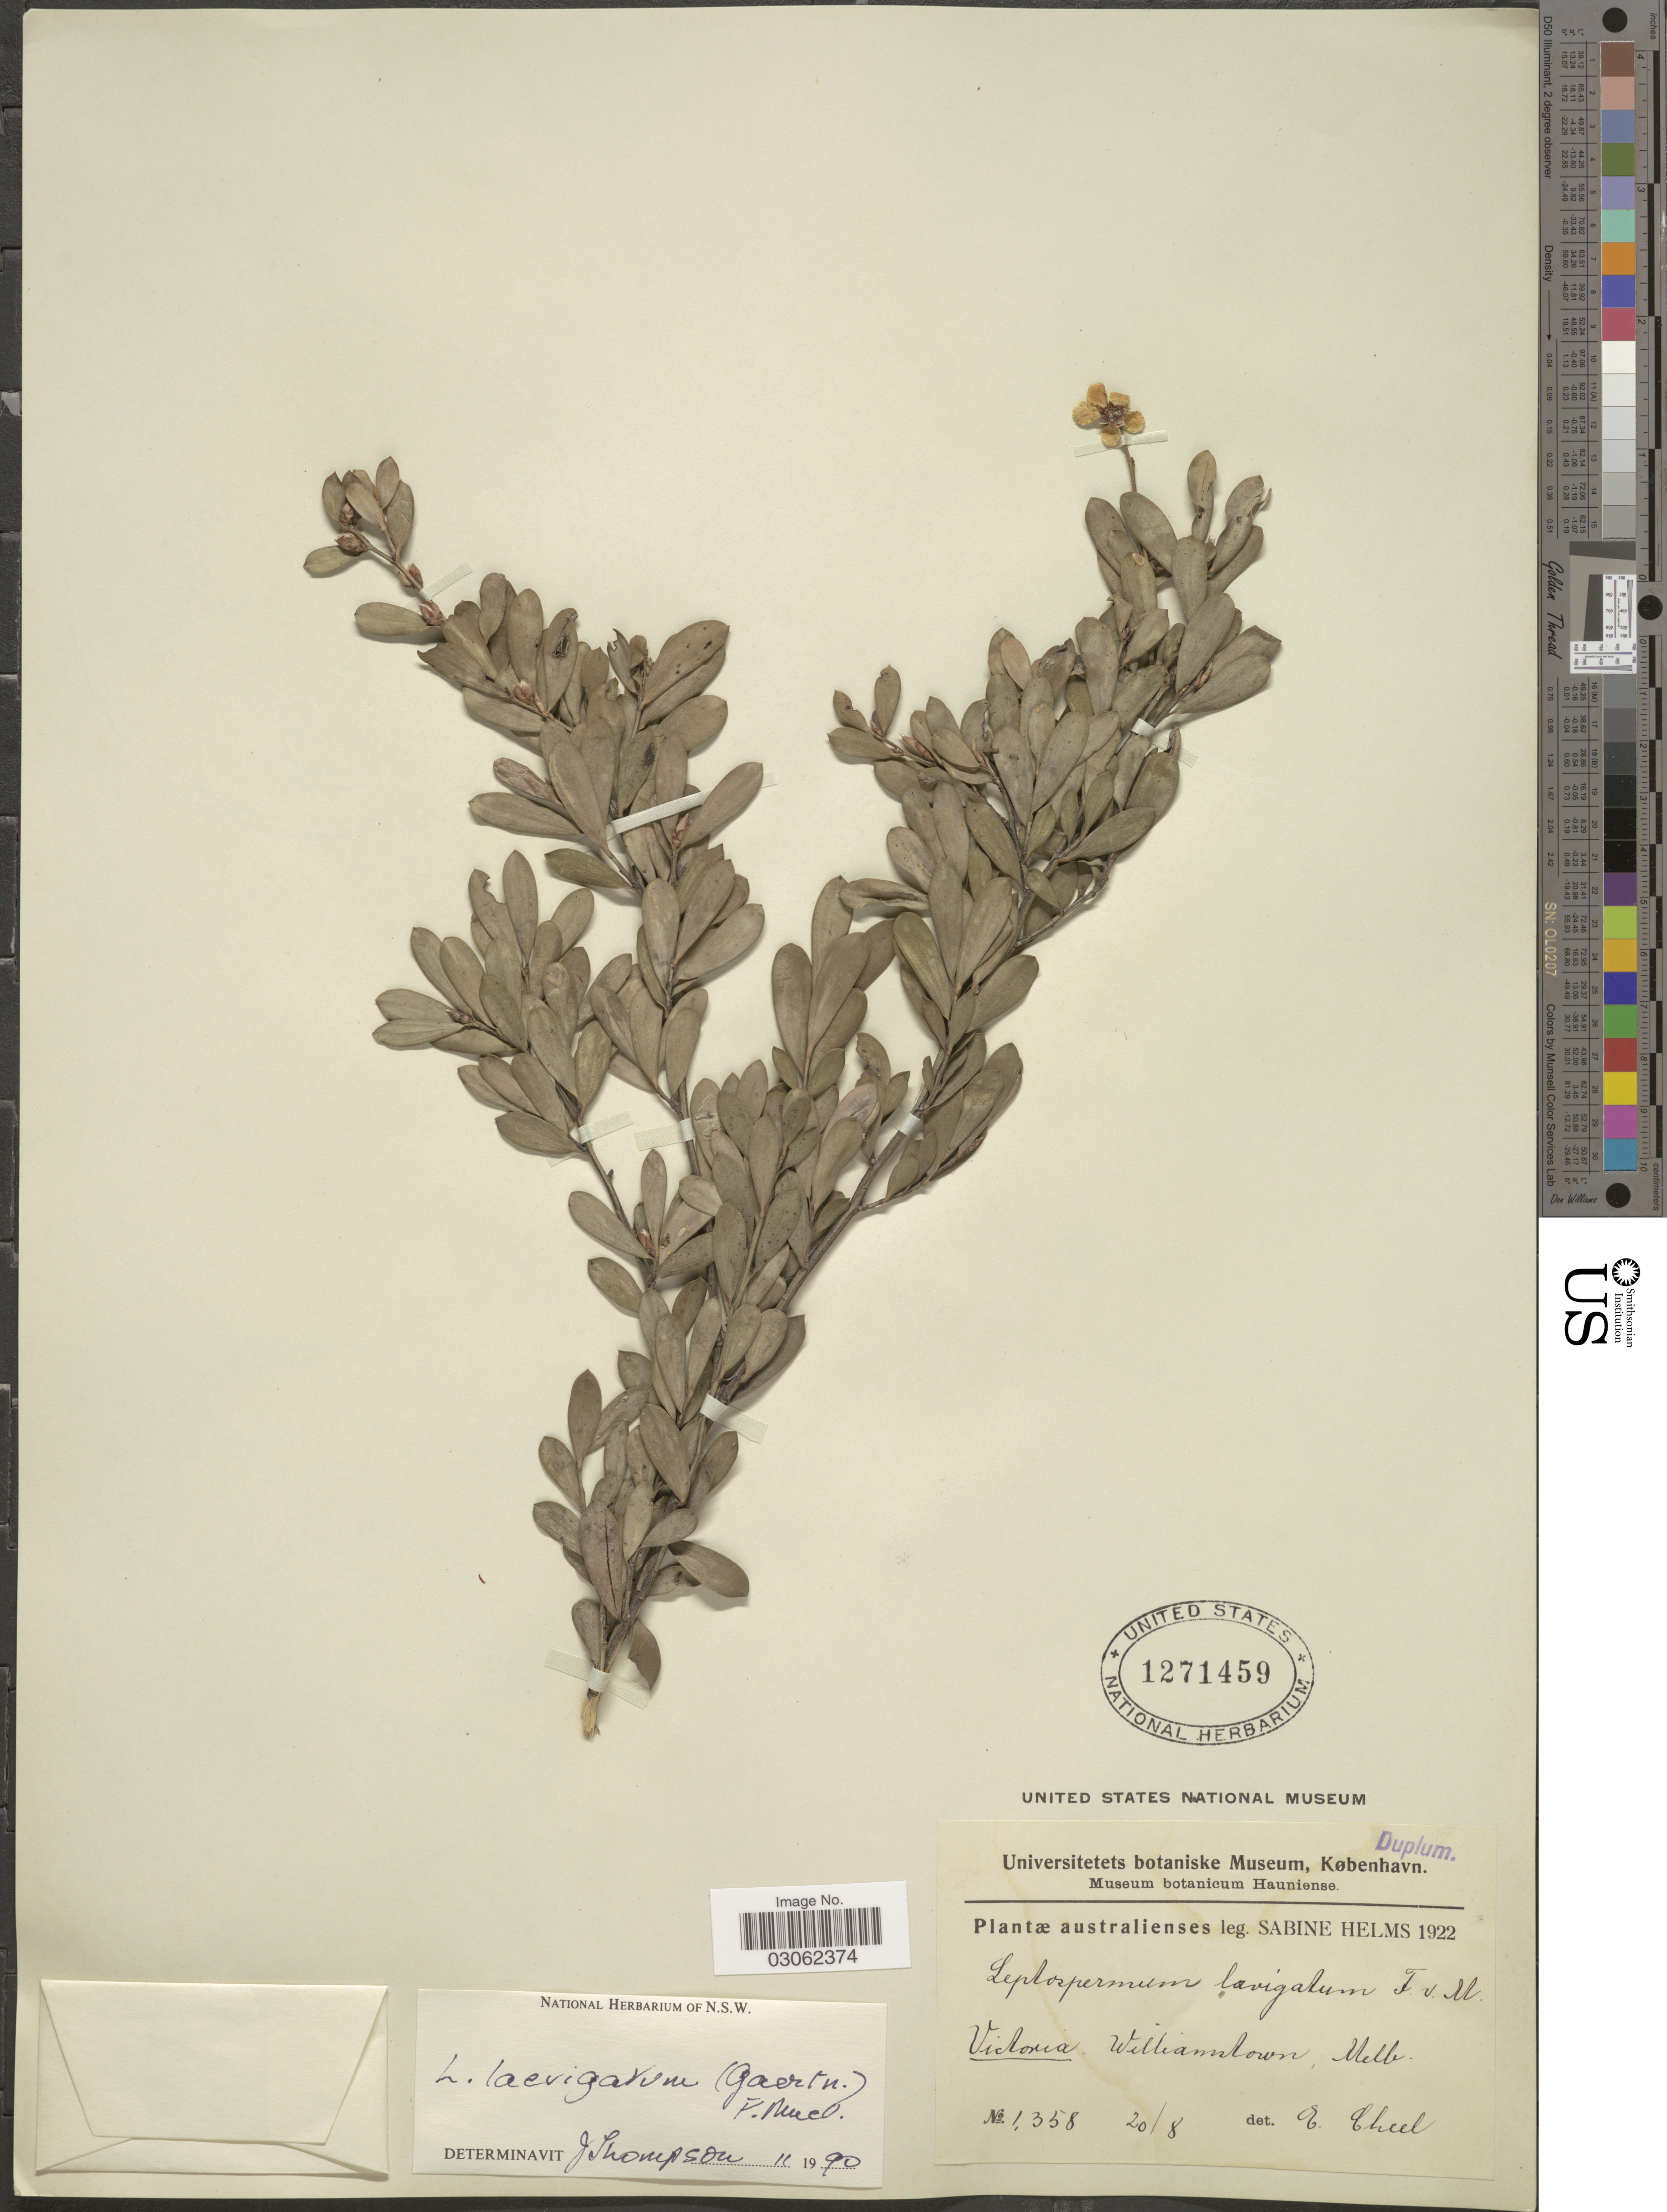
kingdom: Plantae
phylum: Tracheophyta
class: Magnoliopsida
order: Myrtales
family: Myrtaceae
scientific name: Gaudium laevigatum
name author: (Gaertn.) P.G. Wilson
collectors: S. Helms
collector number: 1358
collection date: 1922-08-20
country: Australia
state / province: Victoria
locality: Victoria. Williamstown, Melb.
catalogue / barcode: US 1271459